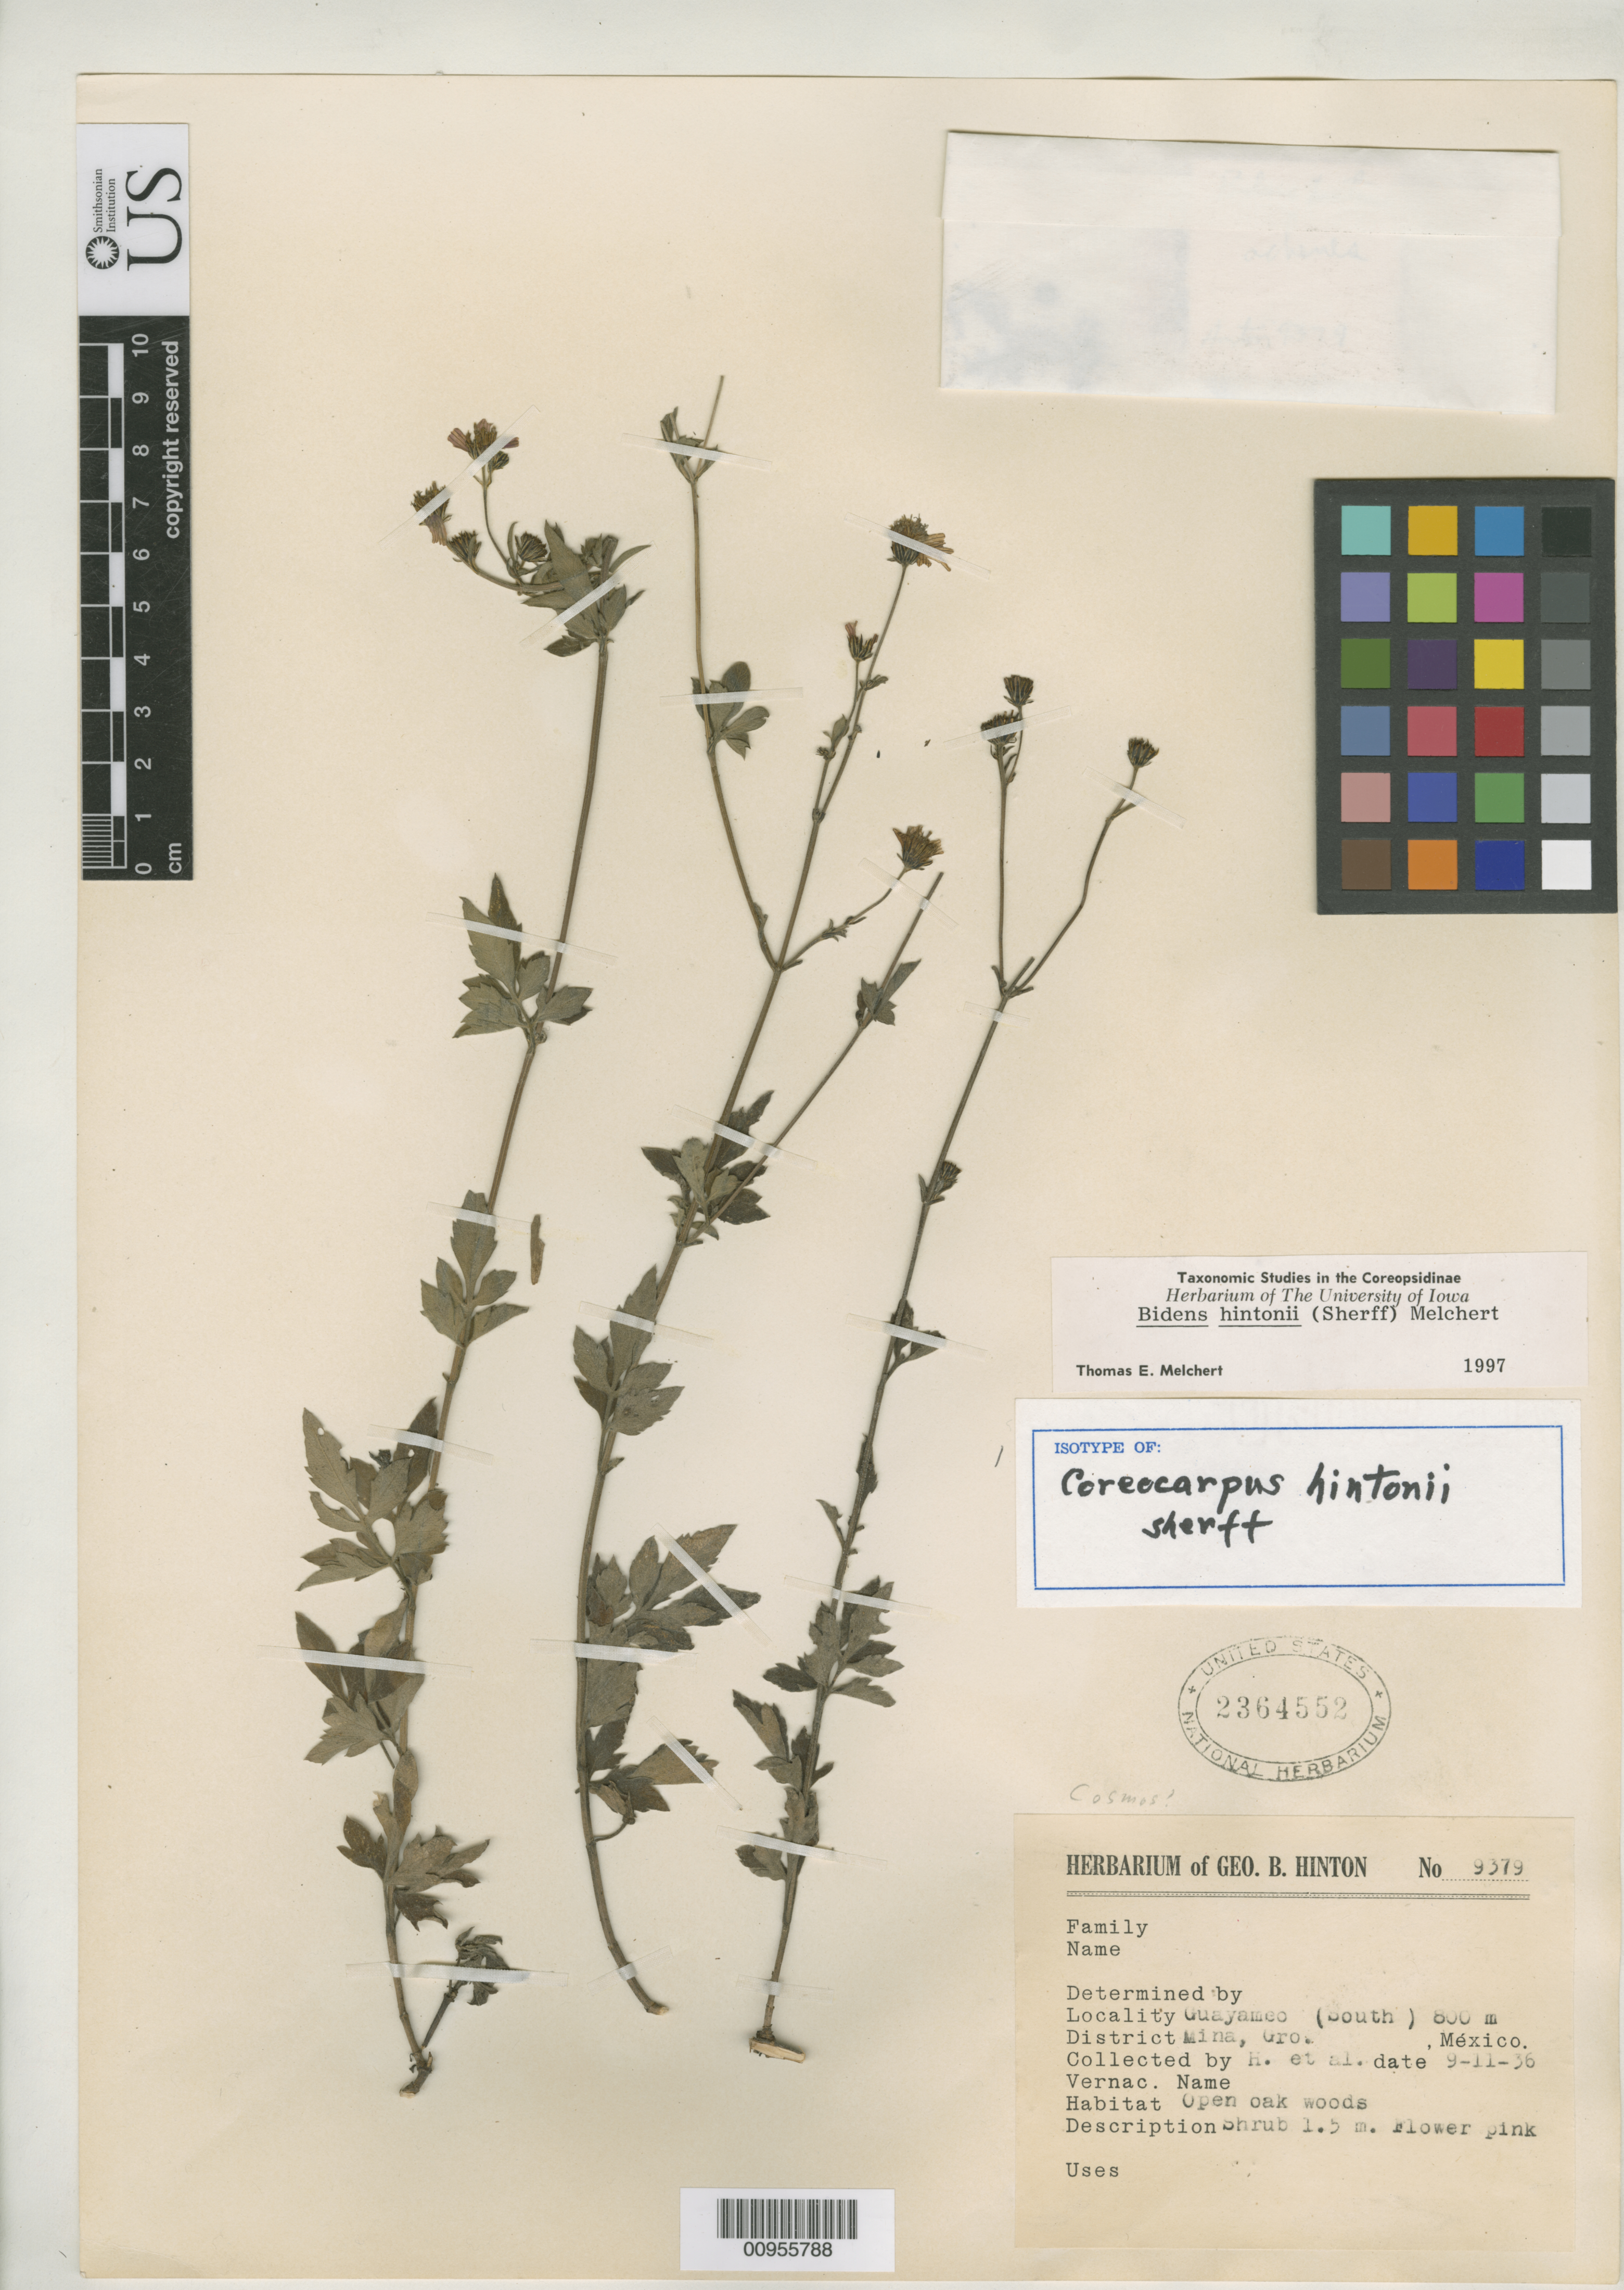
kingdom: Plantae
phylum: Tracheophyta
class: Magnoliopsida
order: Asterales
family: Asteraceae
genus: Coreocarpus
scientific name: Coreocarpus hintonii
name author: Sherff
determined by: Melchert, T. E.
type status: Isotype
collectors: G. B. Hinton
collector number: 9379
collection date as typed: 11 Sep 1936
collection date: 1936-09-11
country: Mexico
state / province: Guerrero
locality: Guayameo (South), District Mina, Gro.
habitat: Open oak woods.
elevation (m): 800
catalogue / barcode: US 2364552